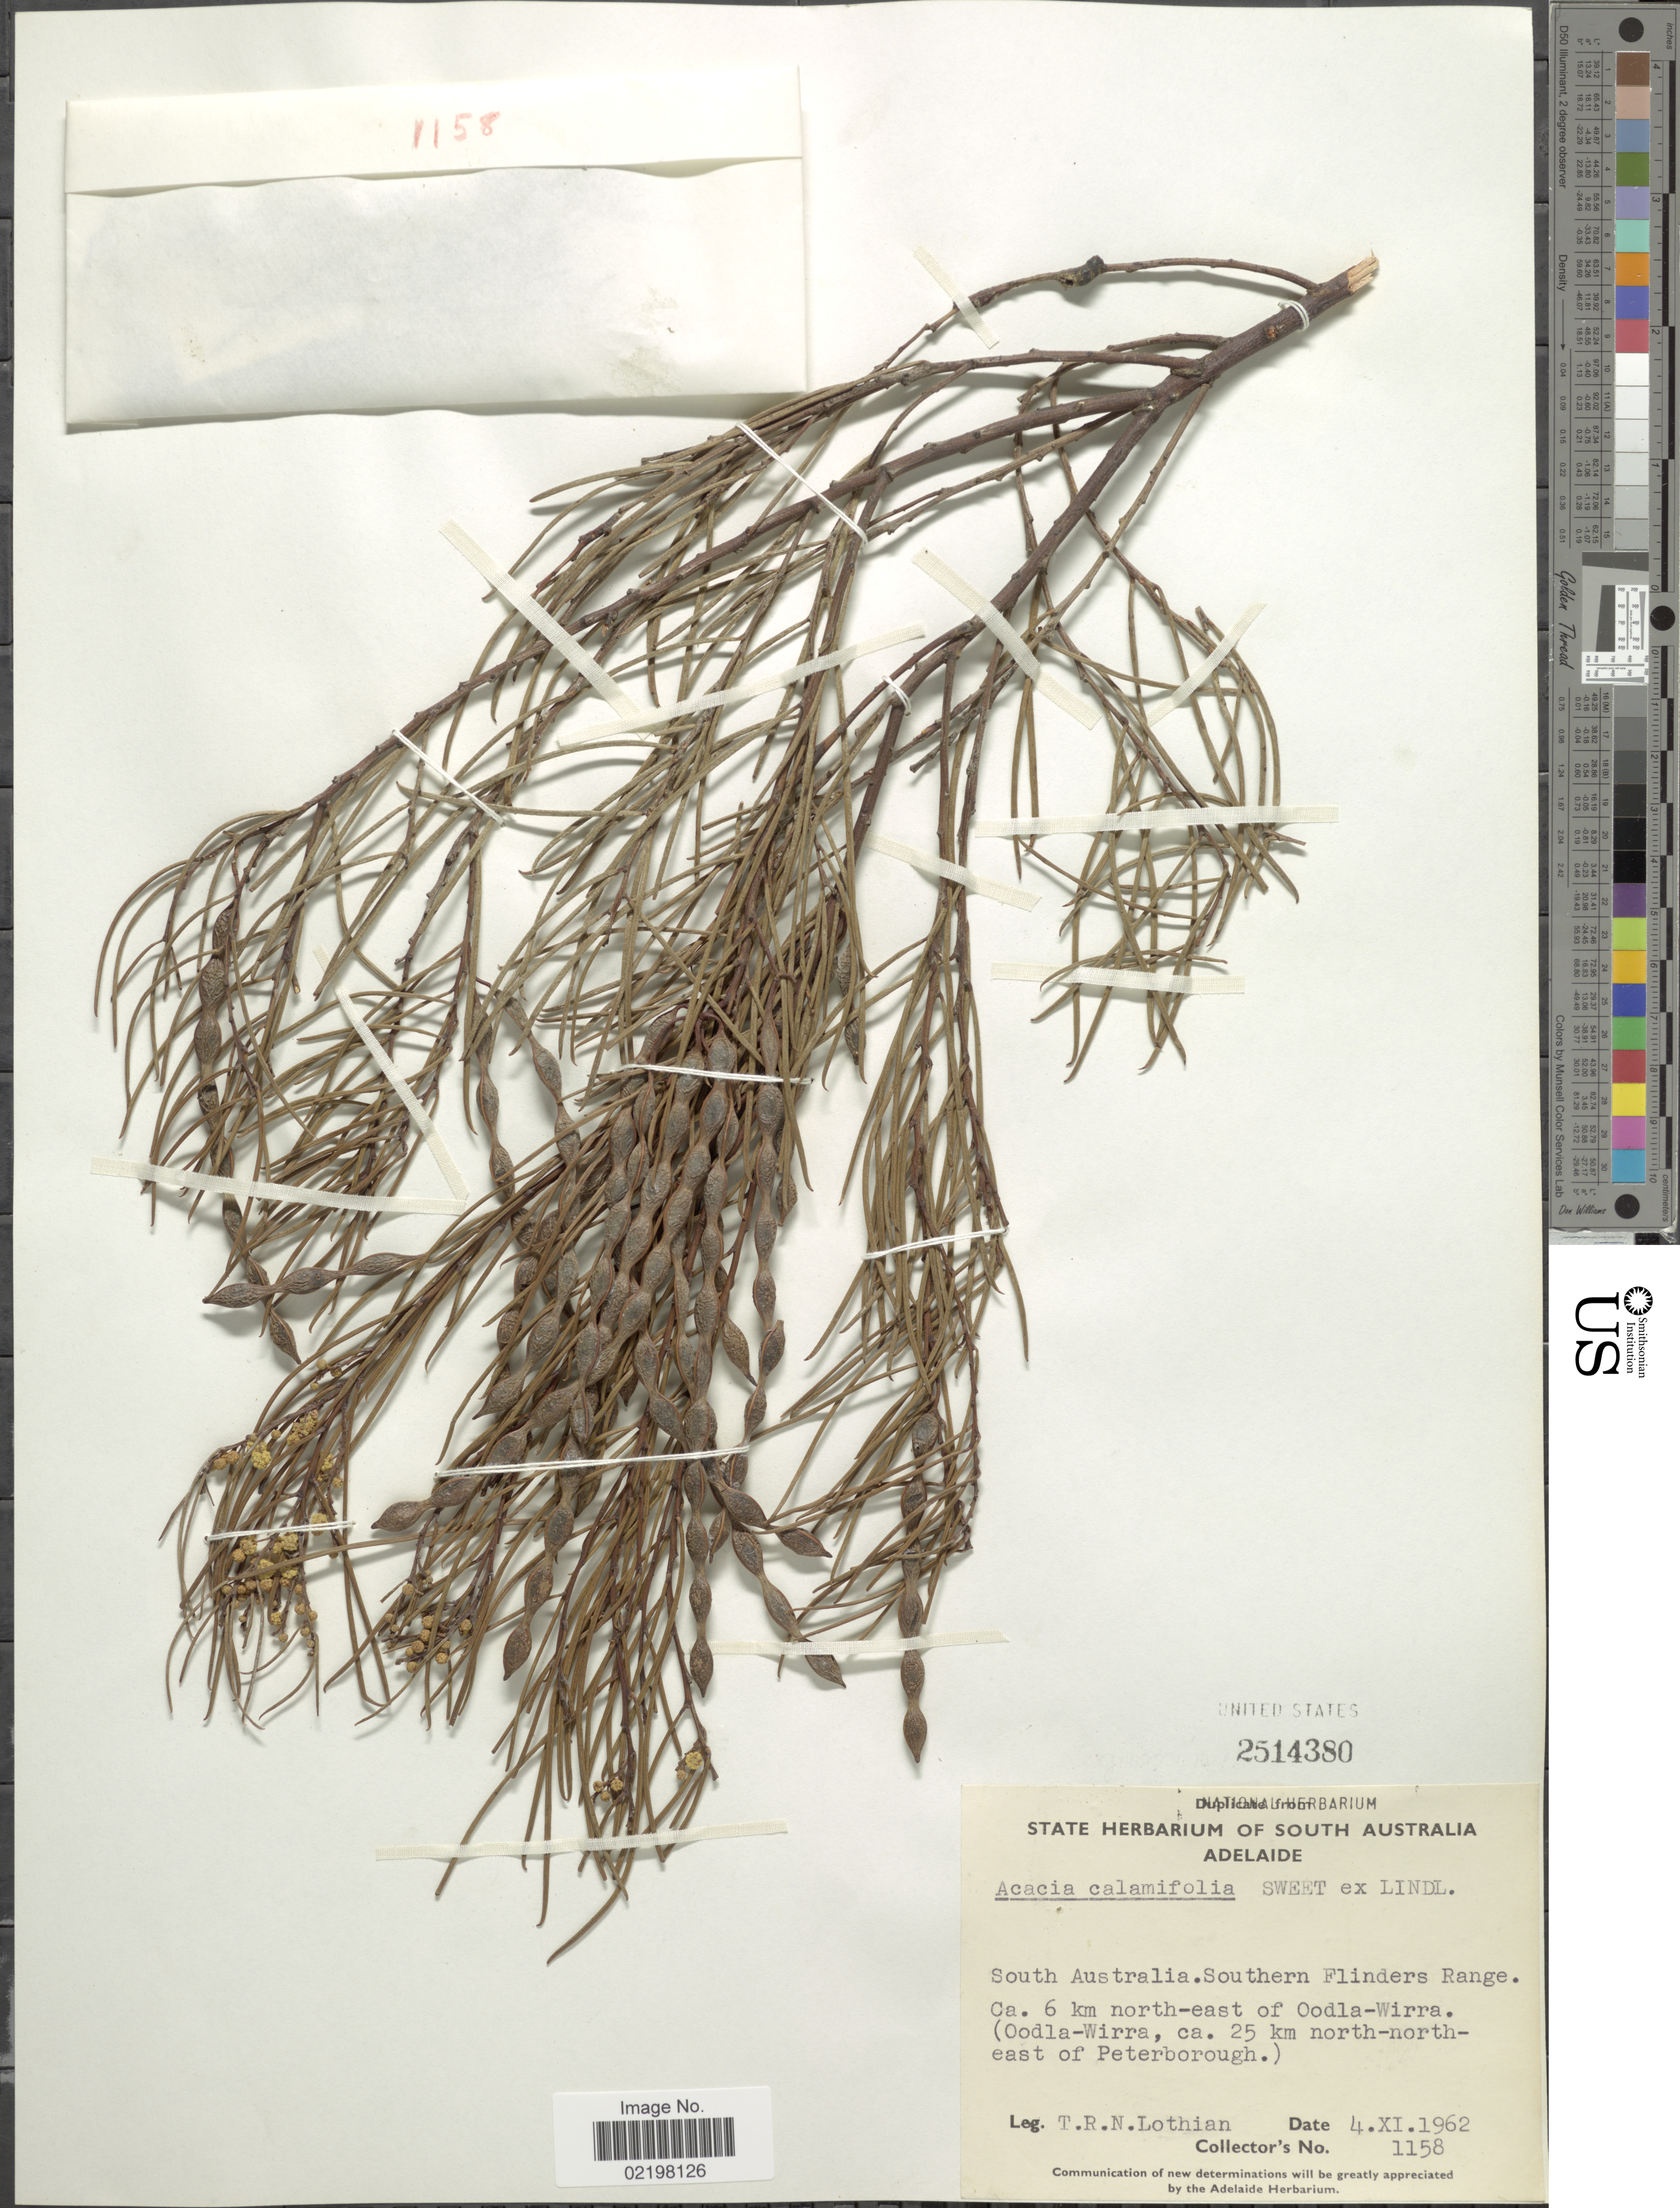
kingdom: Plantae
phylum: Tracheophyta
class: Magnoliopsida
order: Fabales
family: Fabaceae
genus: Acacia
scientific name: Acacia calamifolia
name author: Lindl.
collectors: T. Lothian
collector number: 1158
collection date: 1962-11-04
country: Australia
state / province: South Australia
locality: Southern Flinders Range, 6 km north-east of OOdla-Wirra (Oodla-Wirra, 25 km north-north-east of Peterborough)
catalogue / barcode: US 2514380